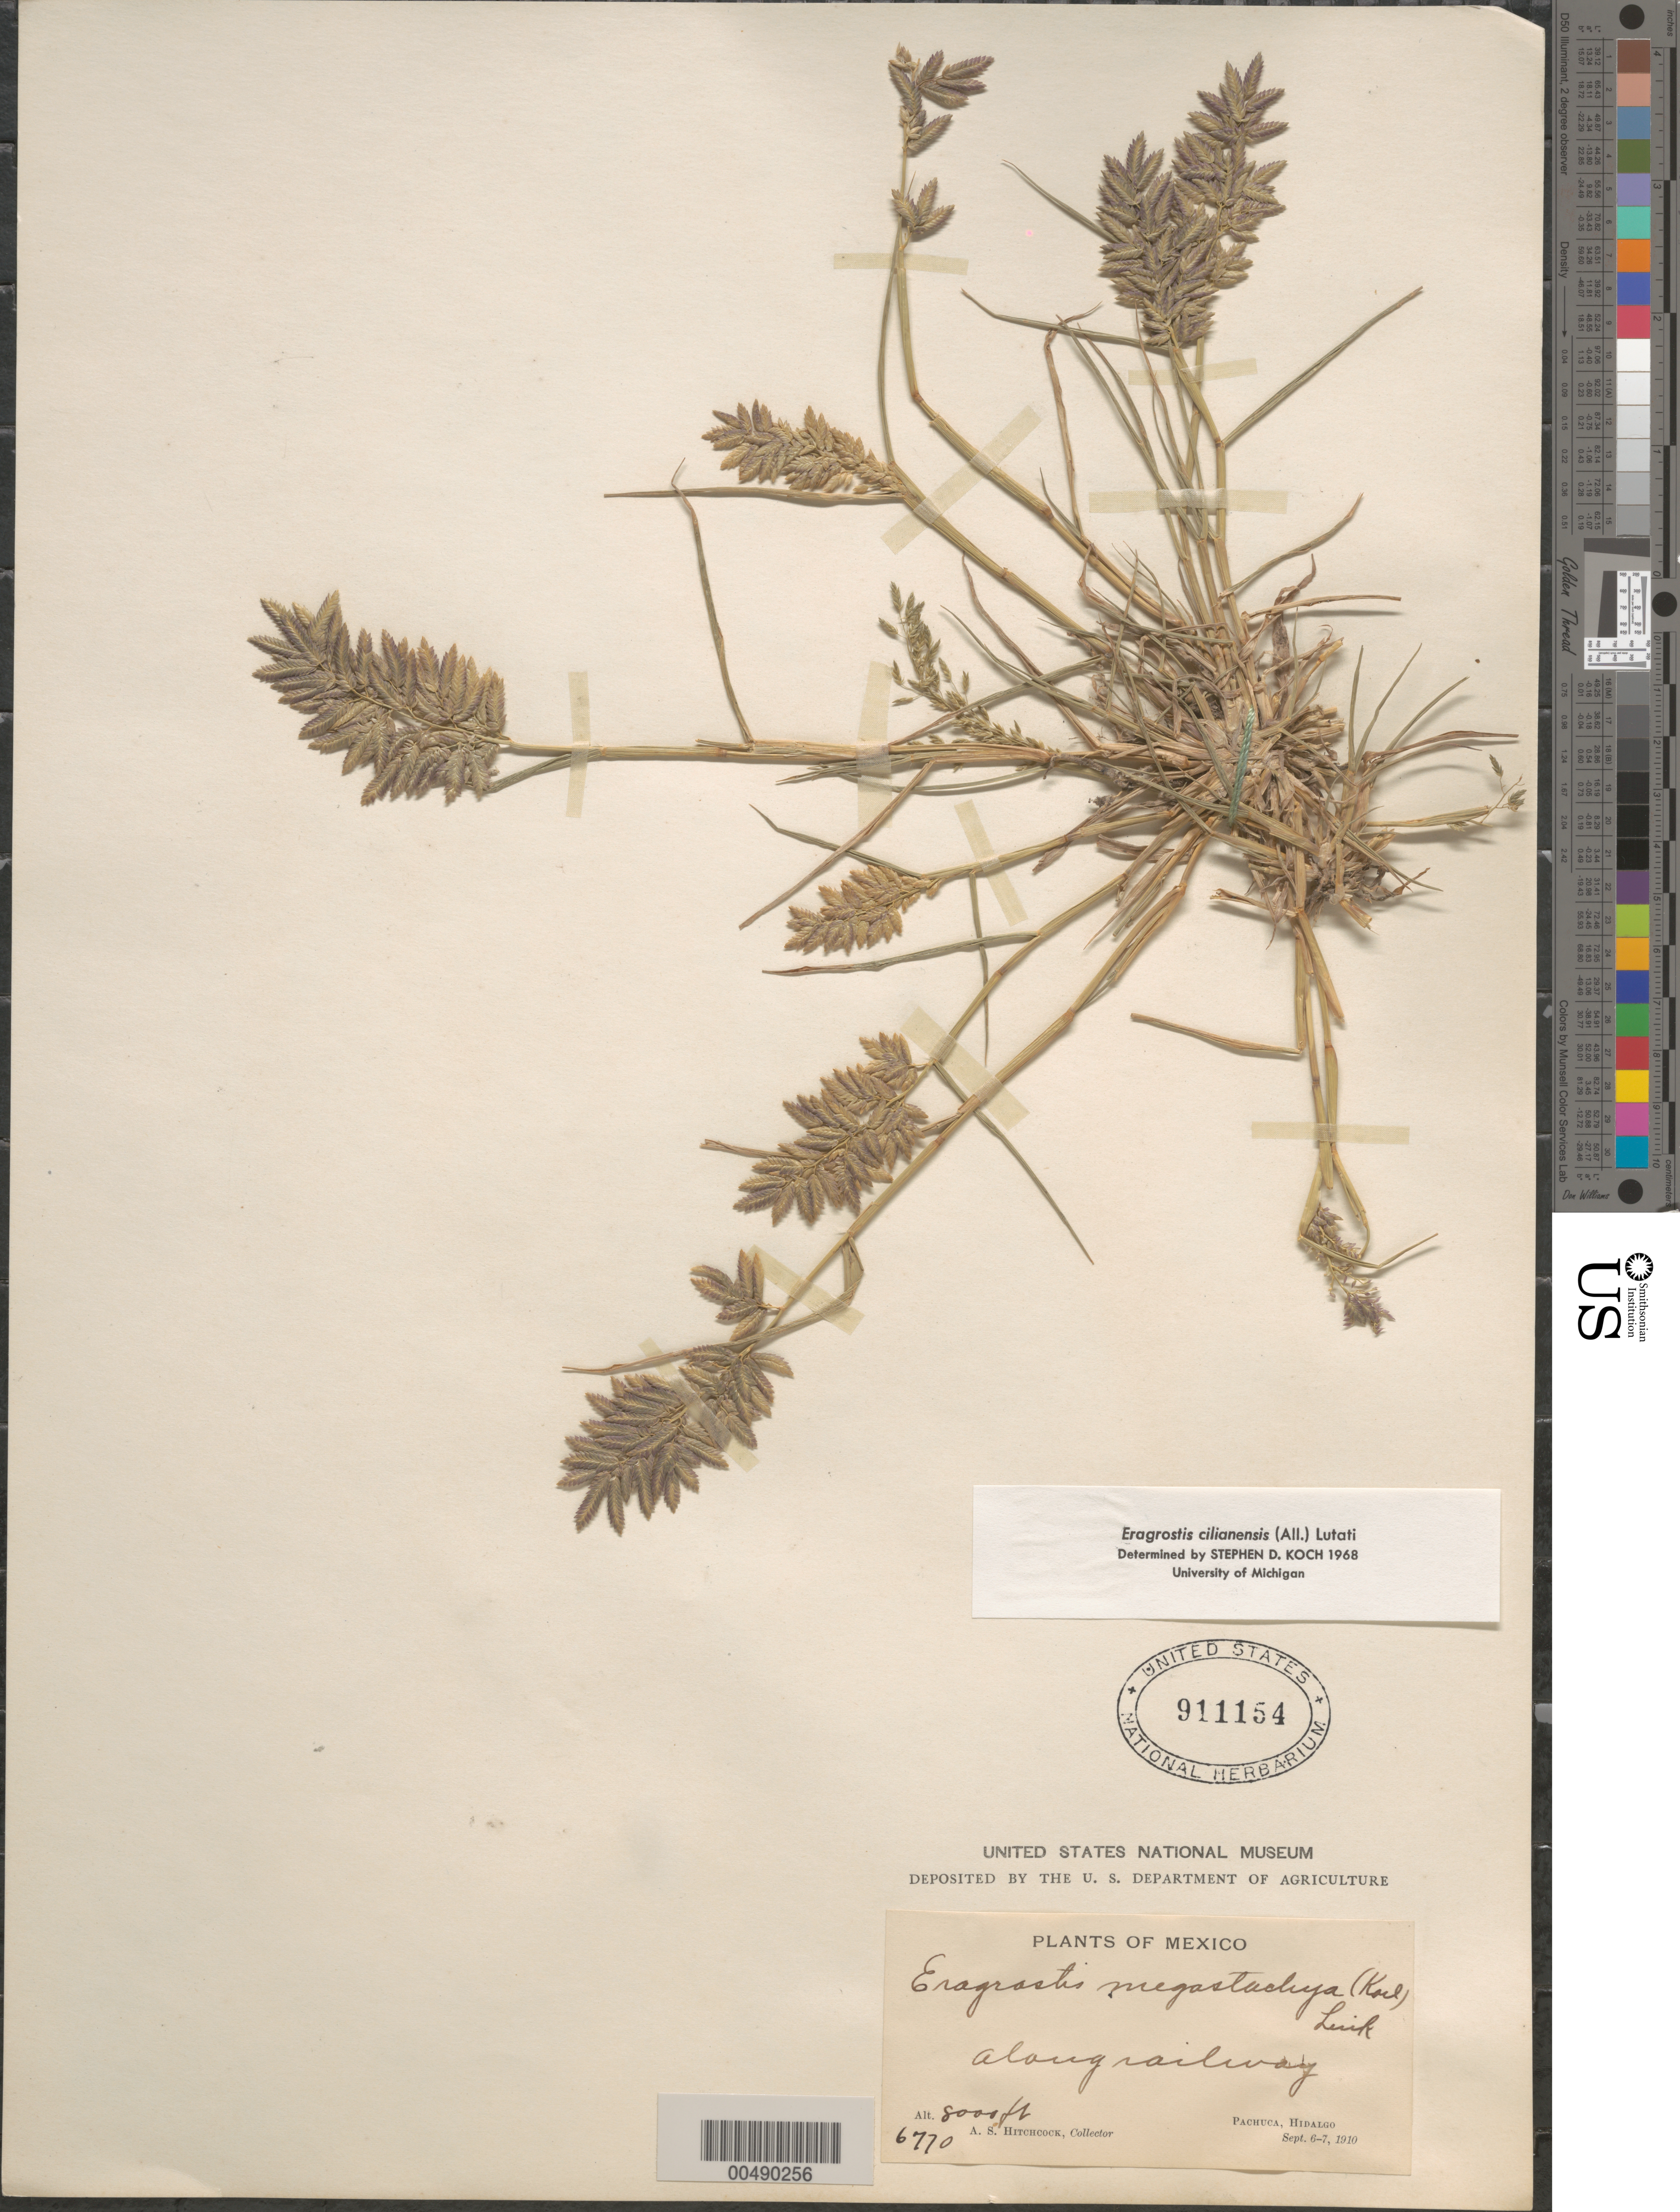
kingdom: Plantae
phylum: Tracheophyta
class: Liliopsida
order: Poales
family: Poaceae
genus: Eragrostis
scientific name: Eragrostis cilianensis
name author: (Bellardi) Vignolo ex Janch.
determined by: Koch, S. D.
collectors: A. S. Hitchcock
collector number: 6770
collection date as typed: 6 Sep 1910 to 7 Sep 1910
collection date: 1910-09-06/1910-09-07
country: Mexico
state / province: Hidalgo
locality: Pachuca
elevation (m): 2438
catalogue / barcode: US 911154